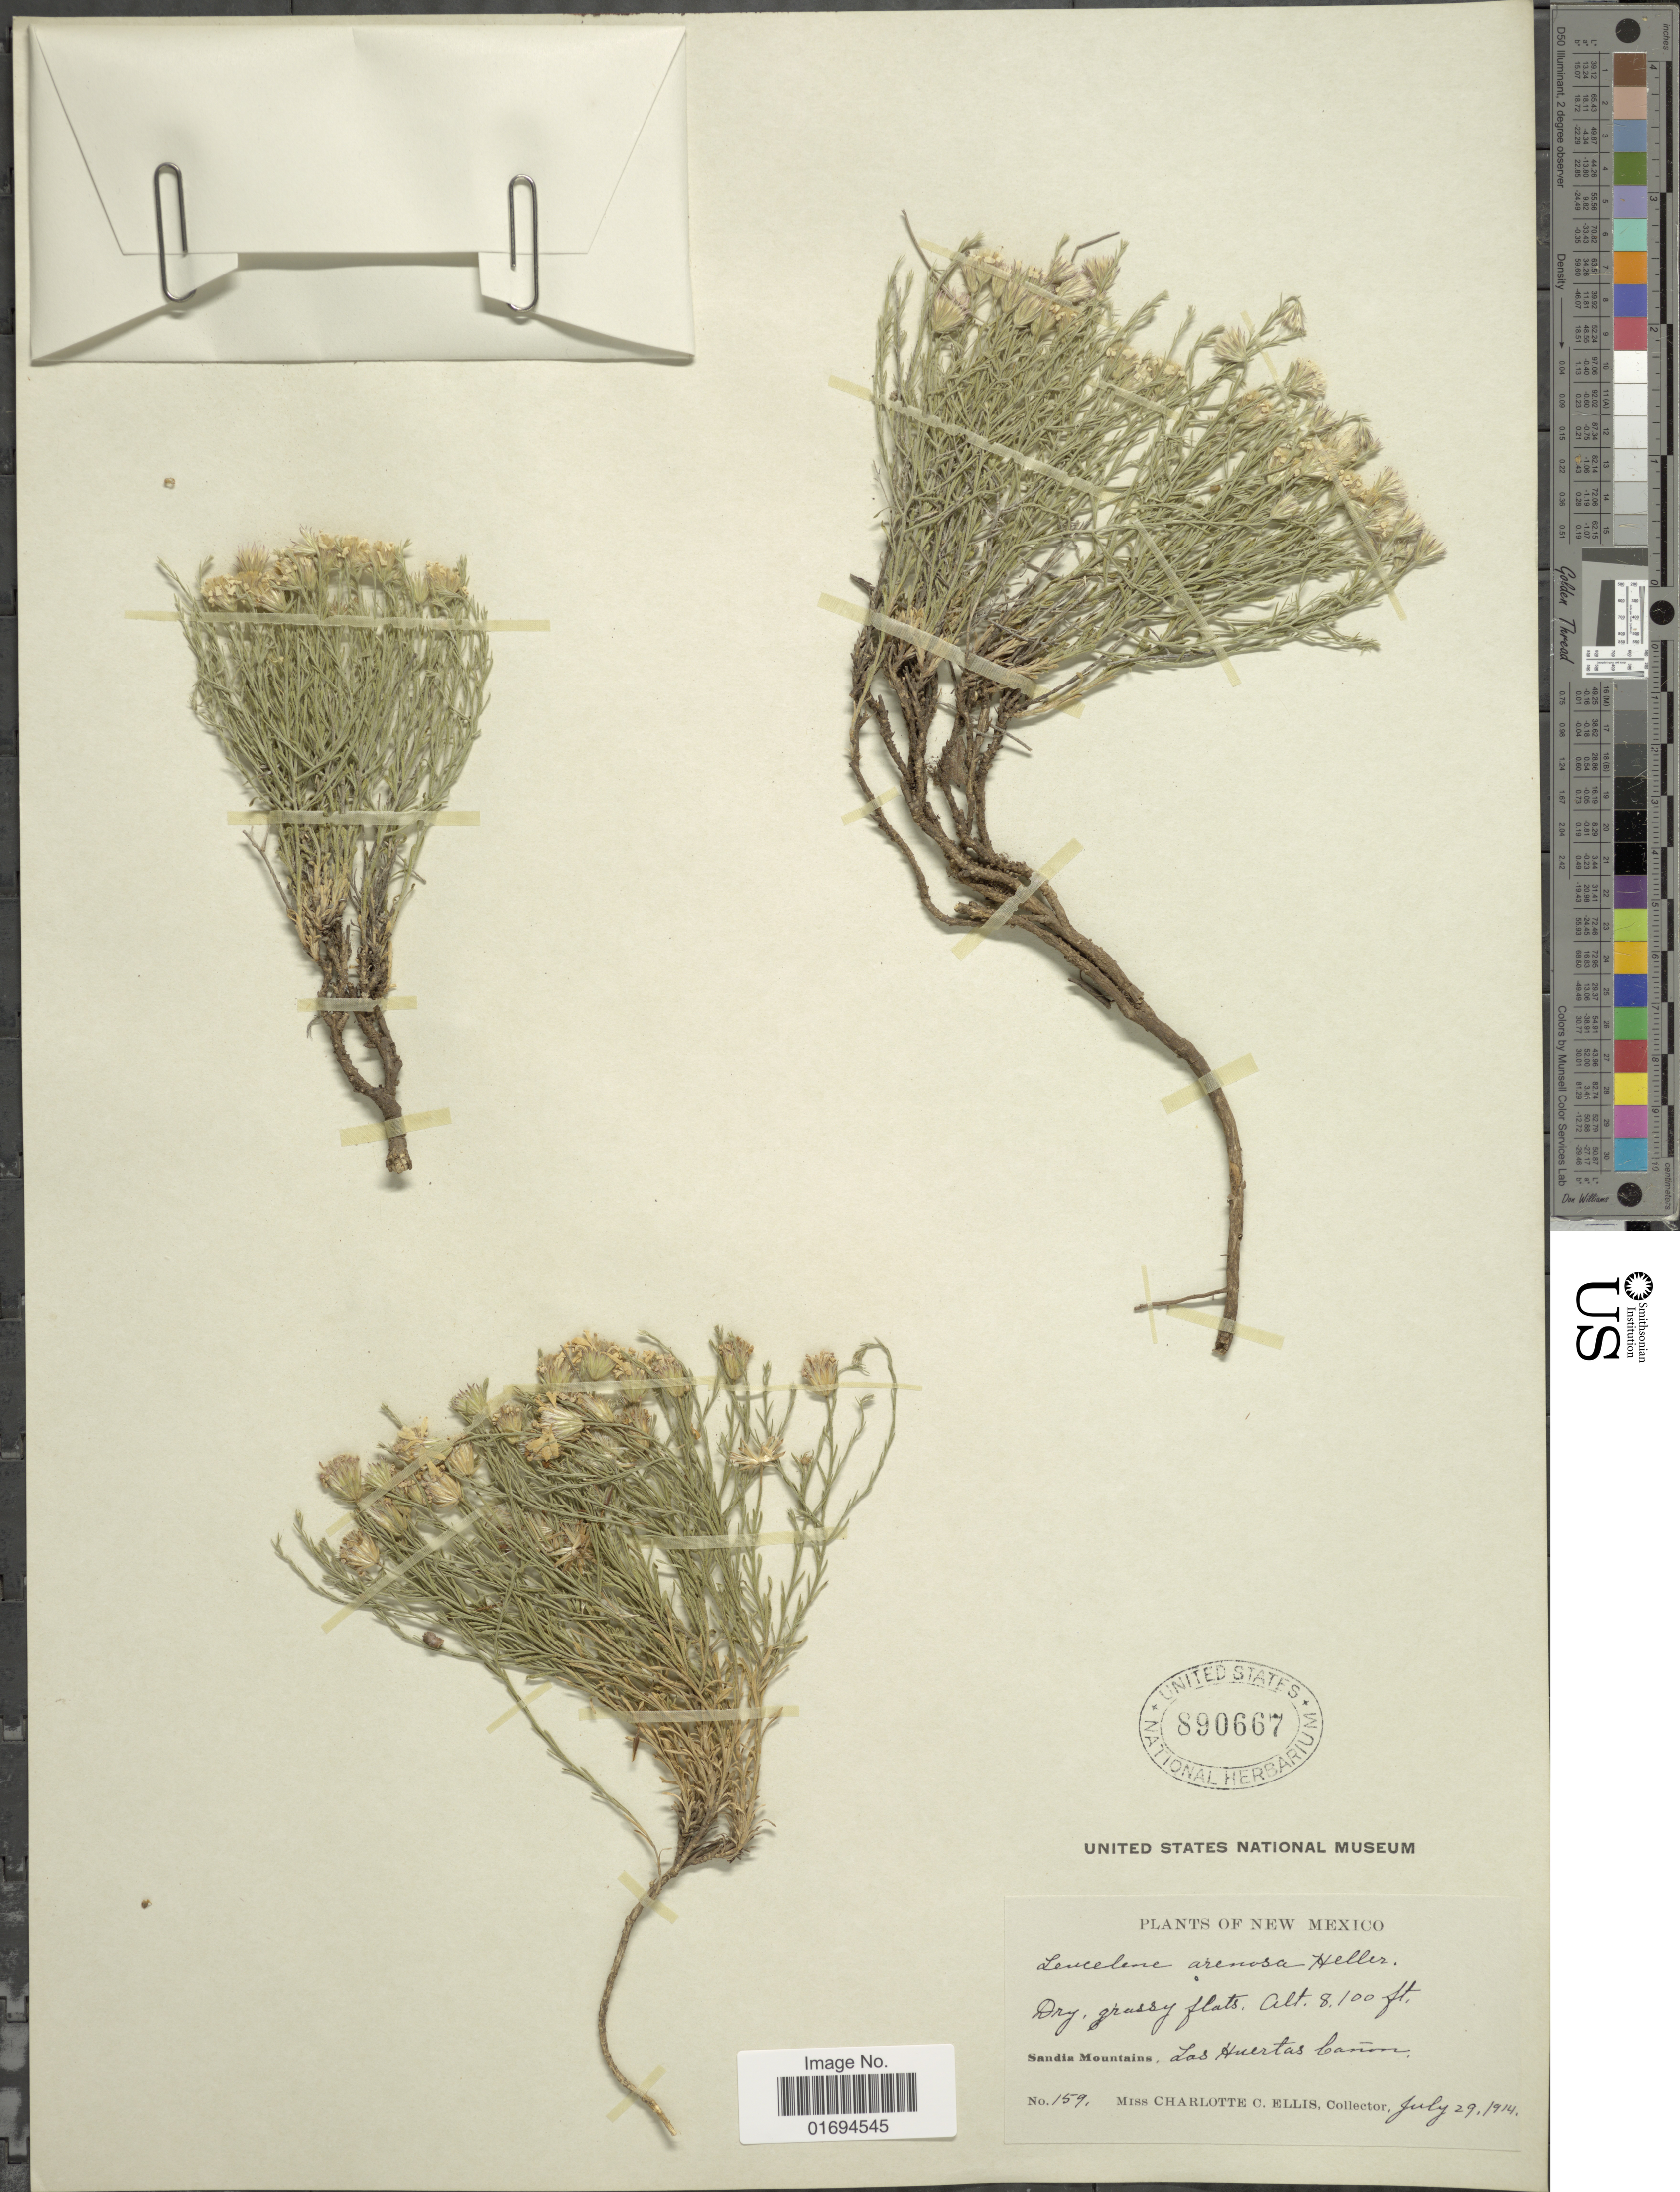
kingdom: Plantae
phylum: Tracheophyta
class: Magnoliopsida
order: Asterales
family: Asteraceae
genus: Chaetopappa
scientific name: Chaetopappa ericoides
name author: (Torr.) G.L. Nesom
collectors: C. C. Ellis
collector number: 159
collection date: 1914-07-29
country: United States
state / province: New Mexico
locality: Sandia Mountains, Las Huertas banon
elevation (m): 2469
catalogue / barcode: US 890667